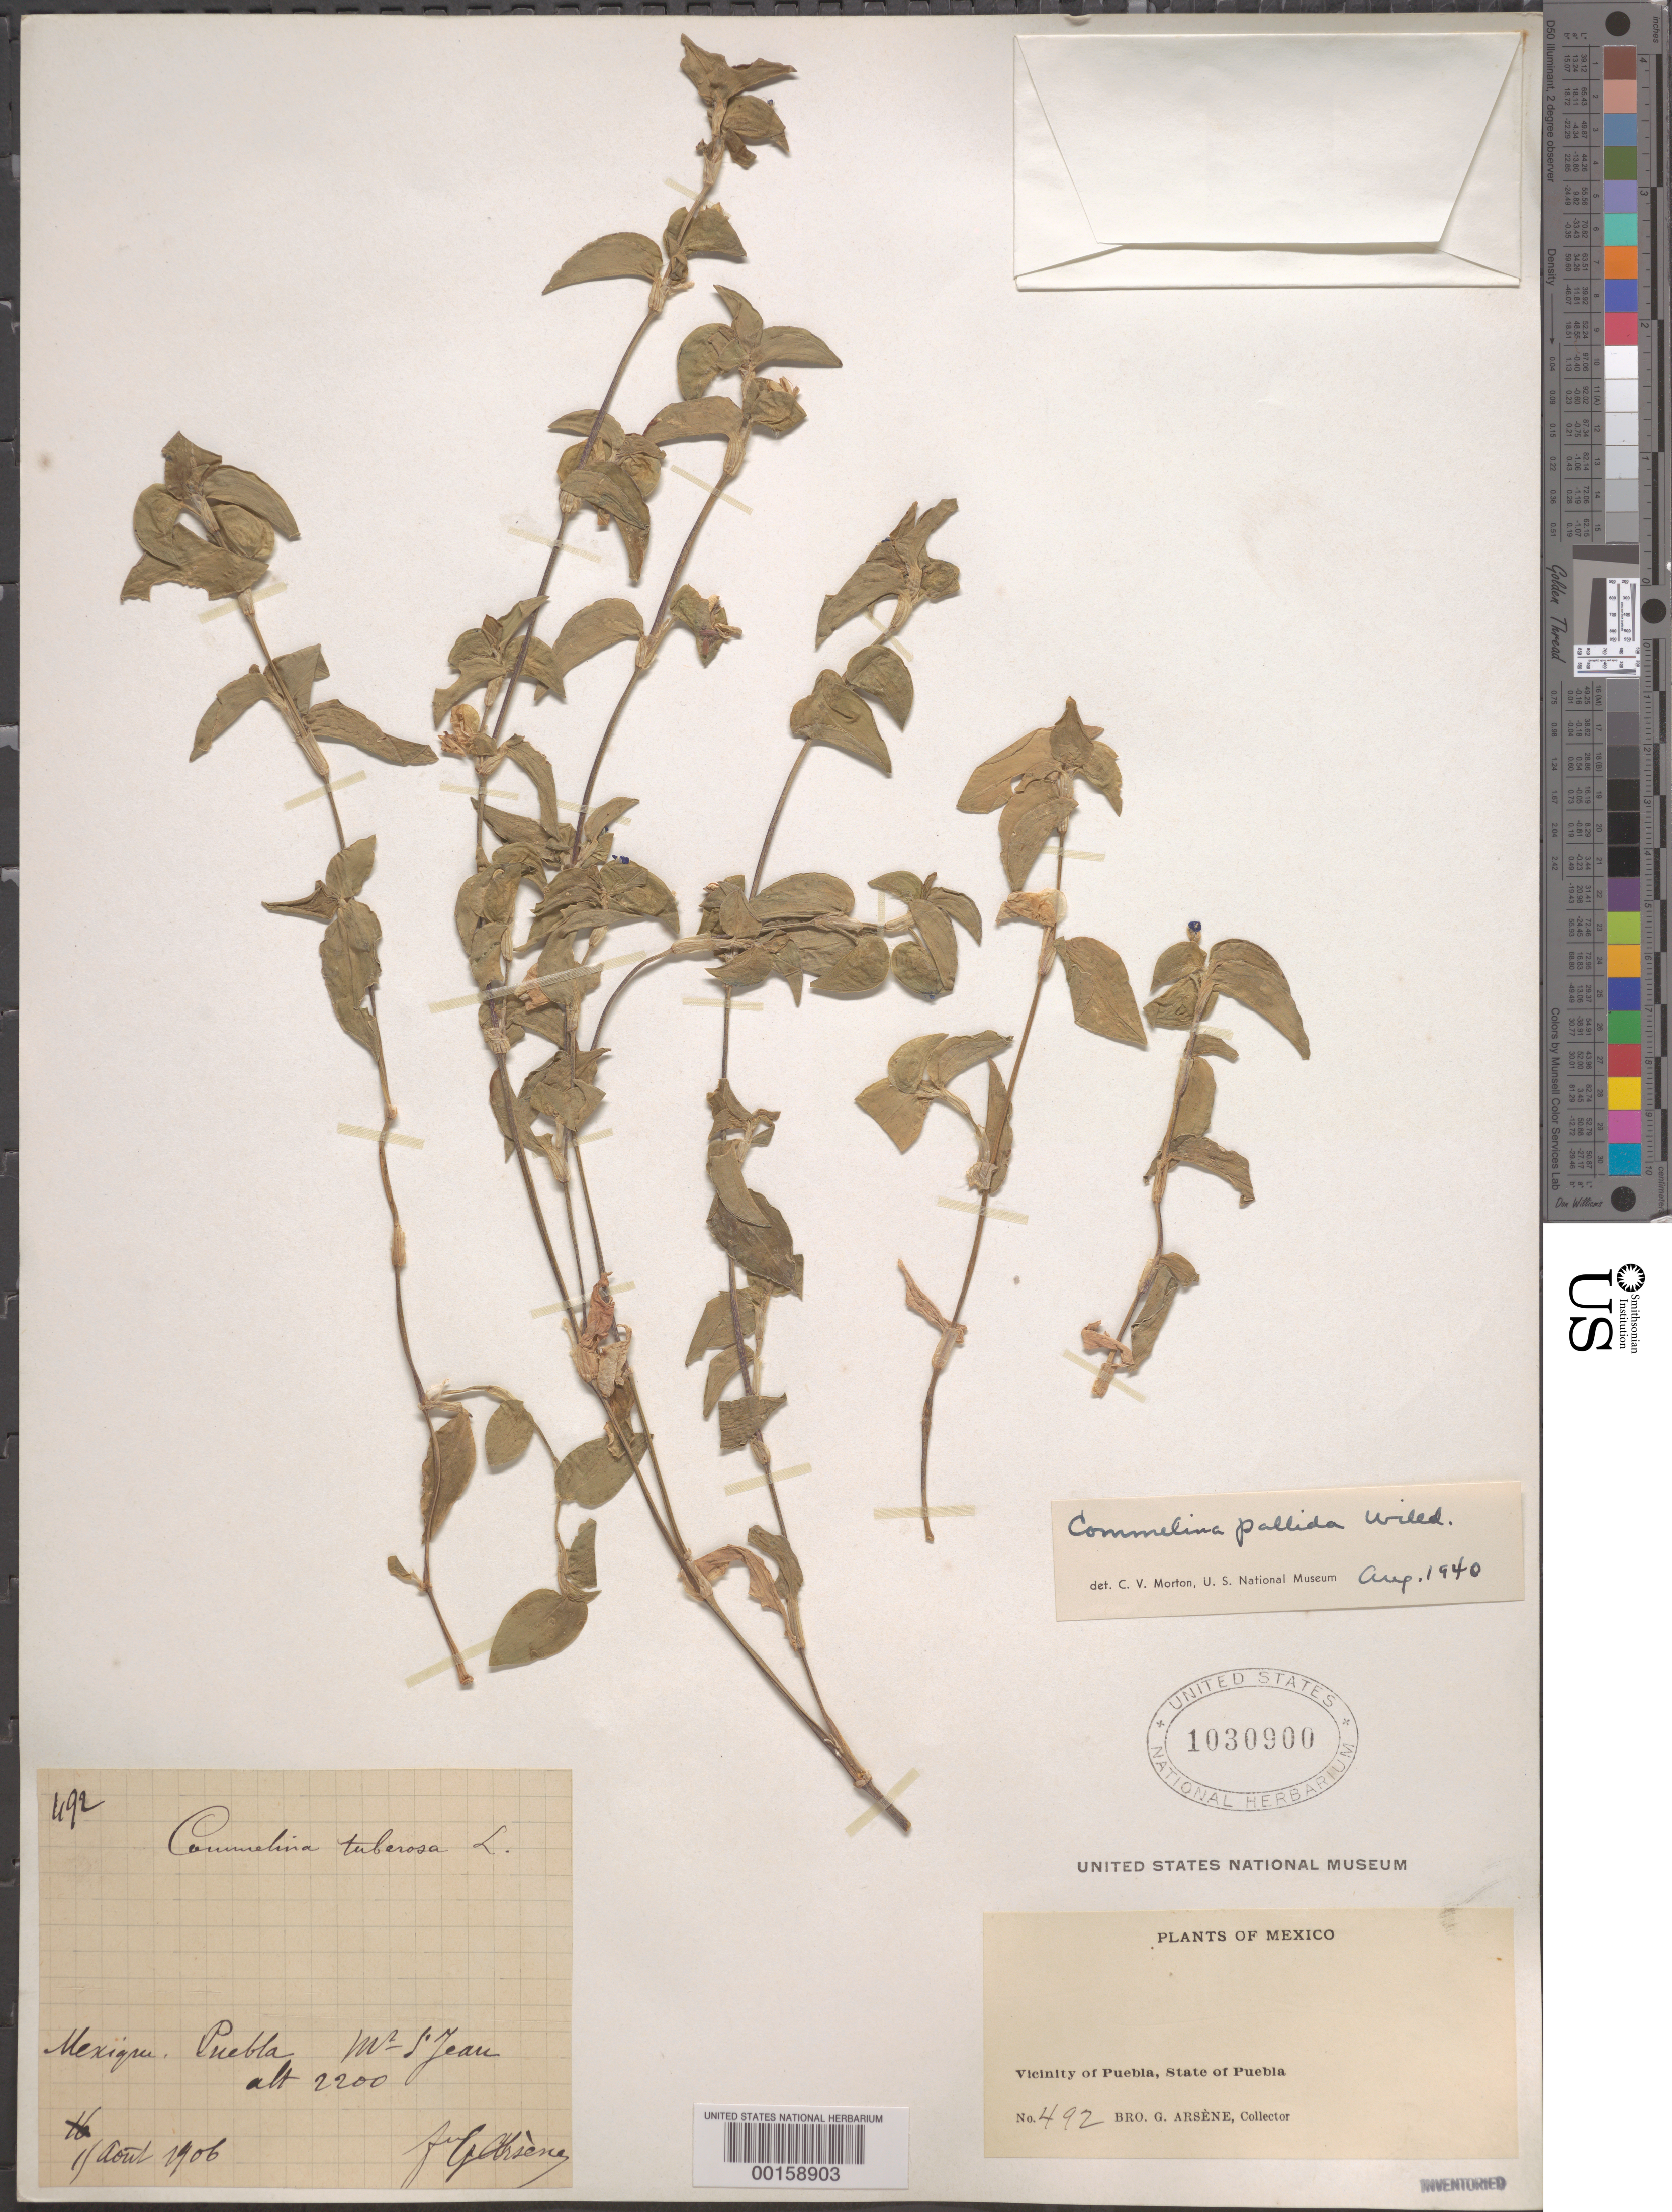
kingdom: Plantae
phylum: Tracheophyta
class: Liliopsida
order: Commelinales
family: Commelinaceae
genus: Commelina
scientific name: Commelina pallida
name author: Willd.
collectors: Bro. G. Arsène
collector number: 492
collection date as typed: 11 Aug 1906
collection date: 1906-08-11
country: Mexico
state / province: Puebla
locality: Puebla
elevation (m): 2200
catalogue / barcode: US 1030900